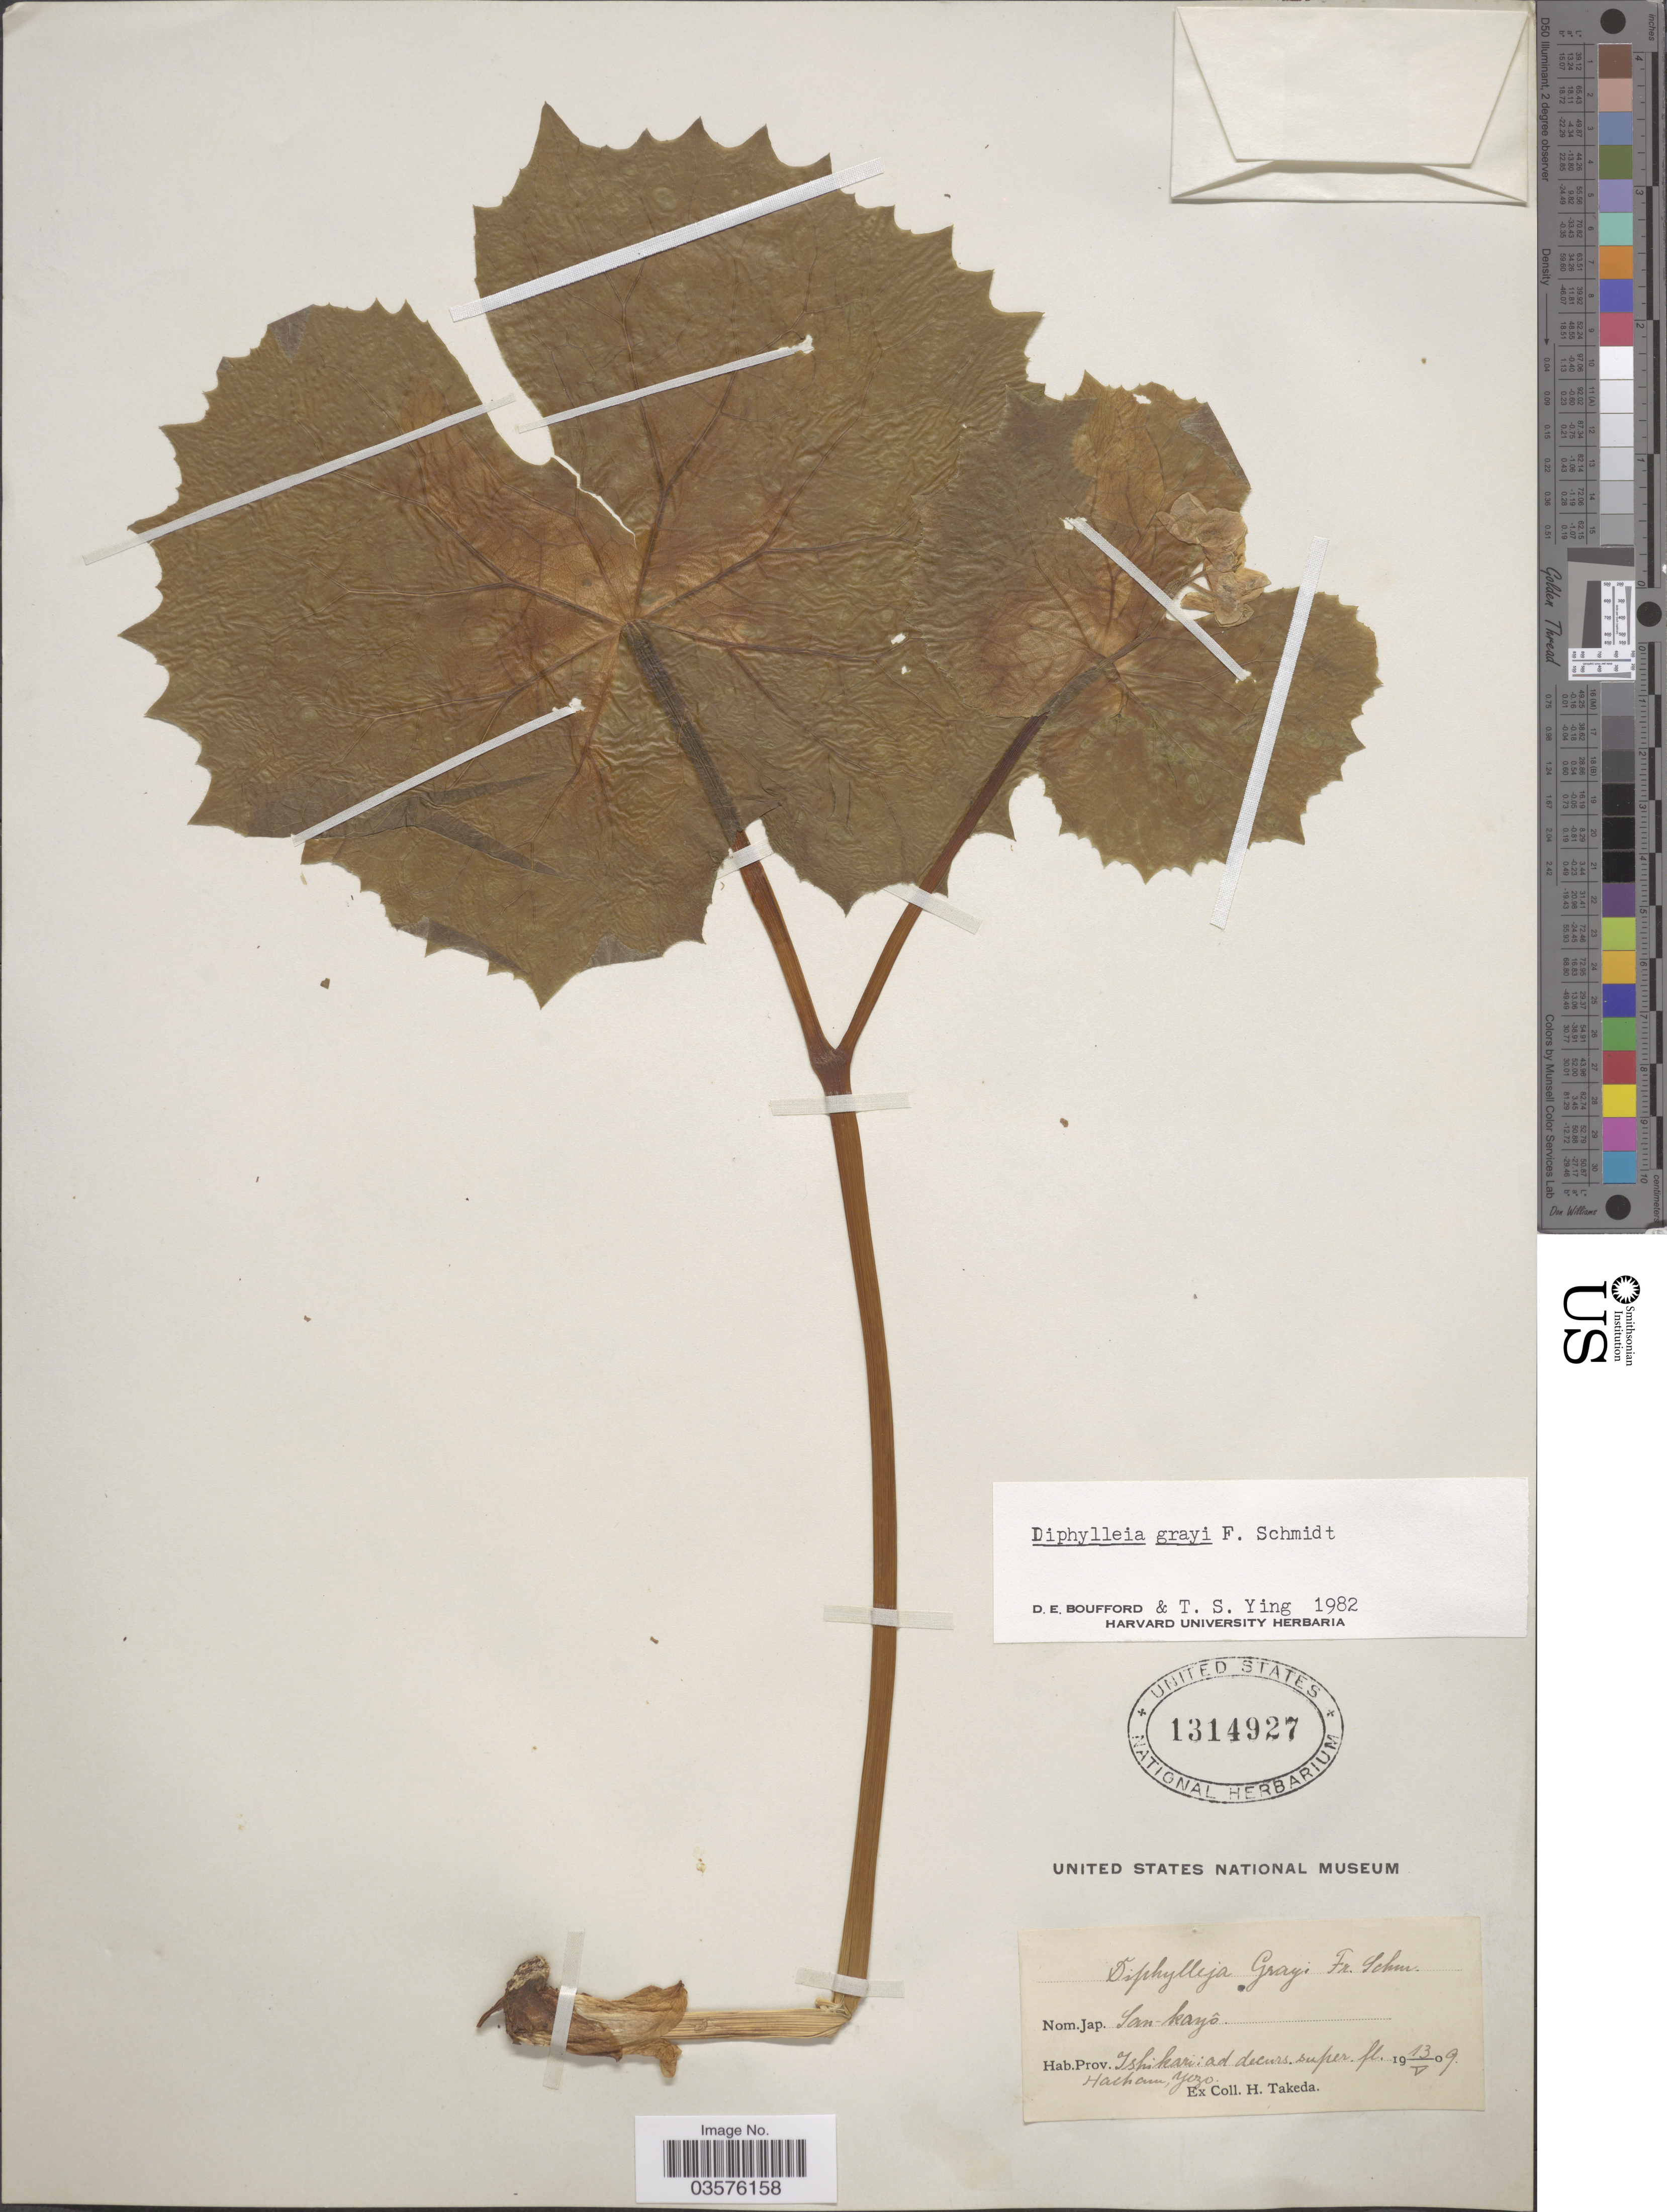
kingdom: Plantae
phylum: Tracheophyta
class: Magnoliopsida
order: Ranunculales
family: Berberidaceae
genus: Diphylleia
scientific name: Diphylleia grayi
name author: F. Schmidt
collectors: H. Takeda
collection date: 1909-05-13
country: Japan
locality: Ishikari: ad decurs. super. fl. Hacham, Yezo.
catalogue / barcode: US 1314927